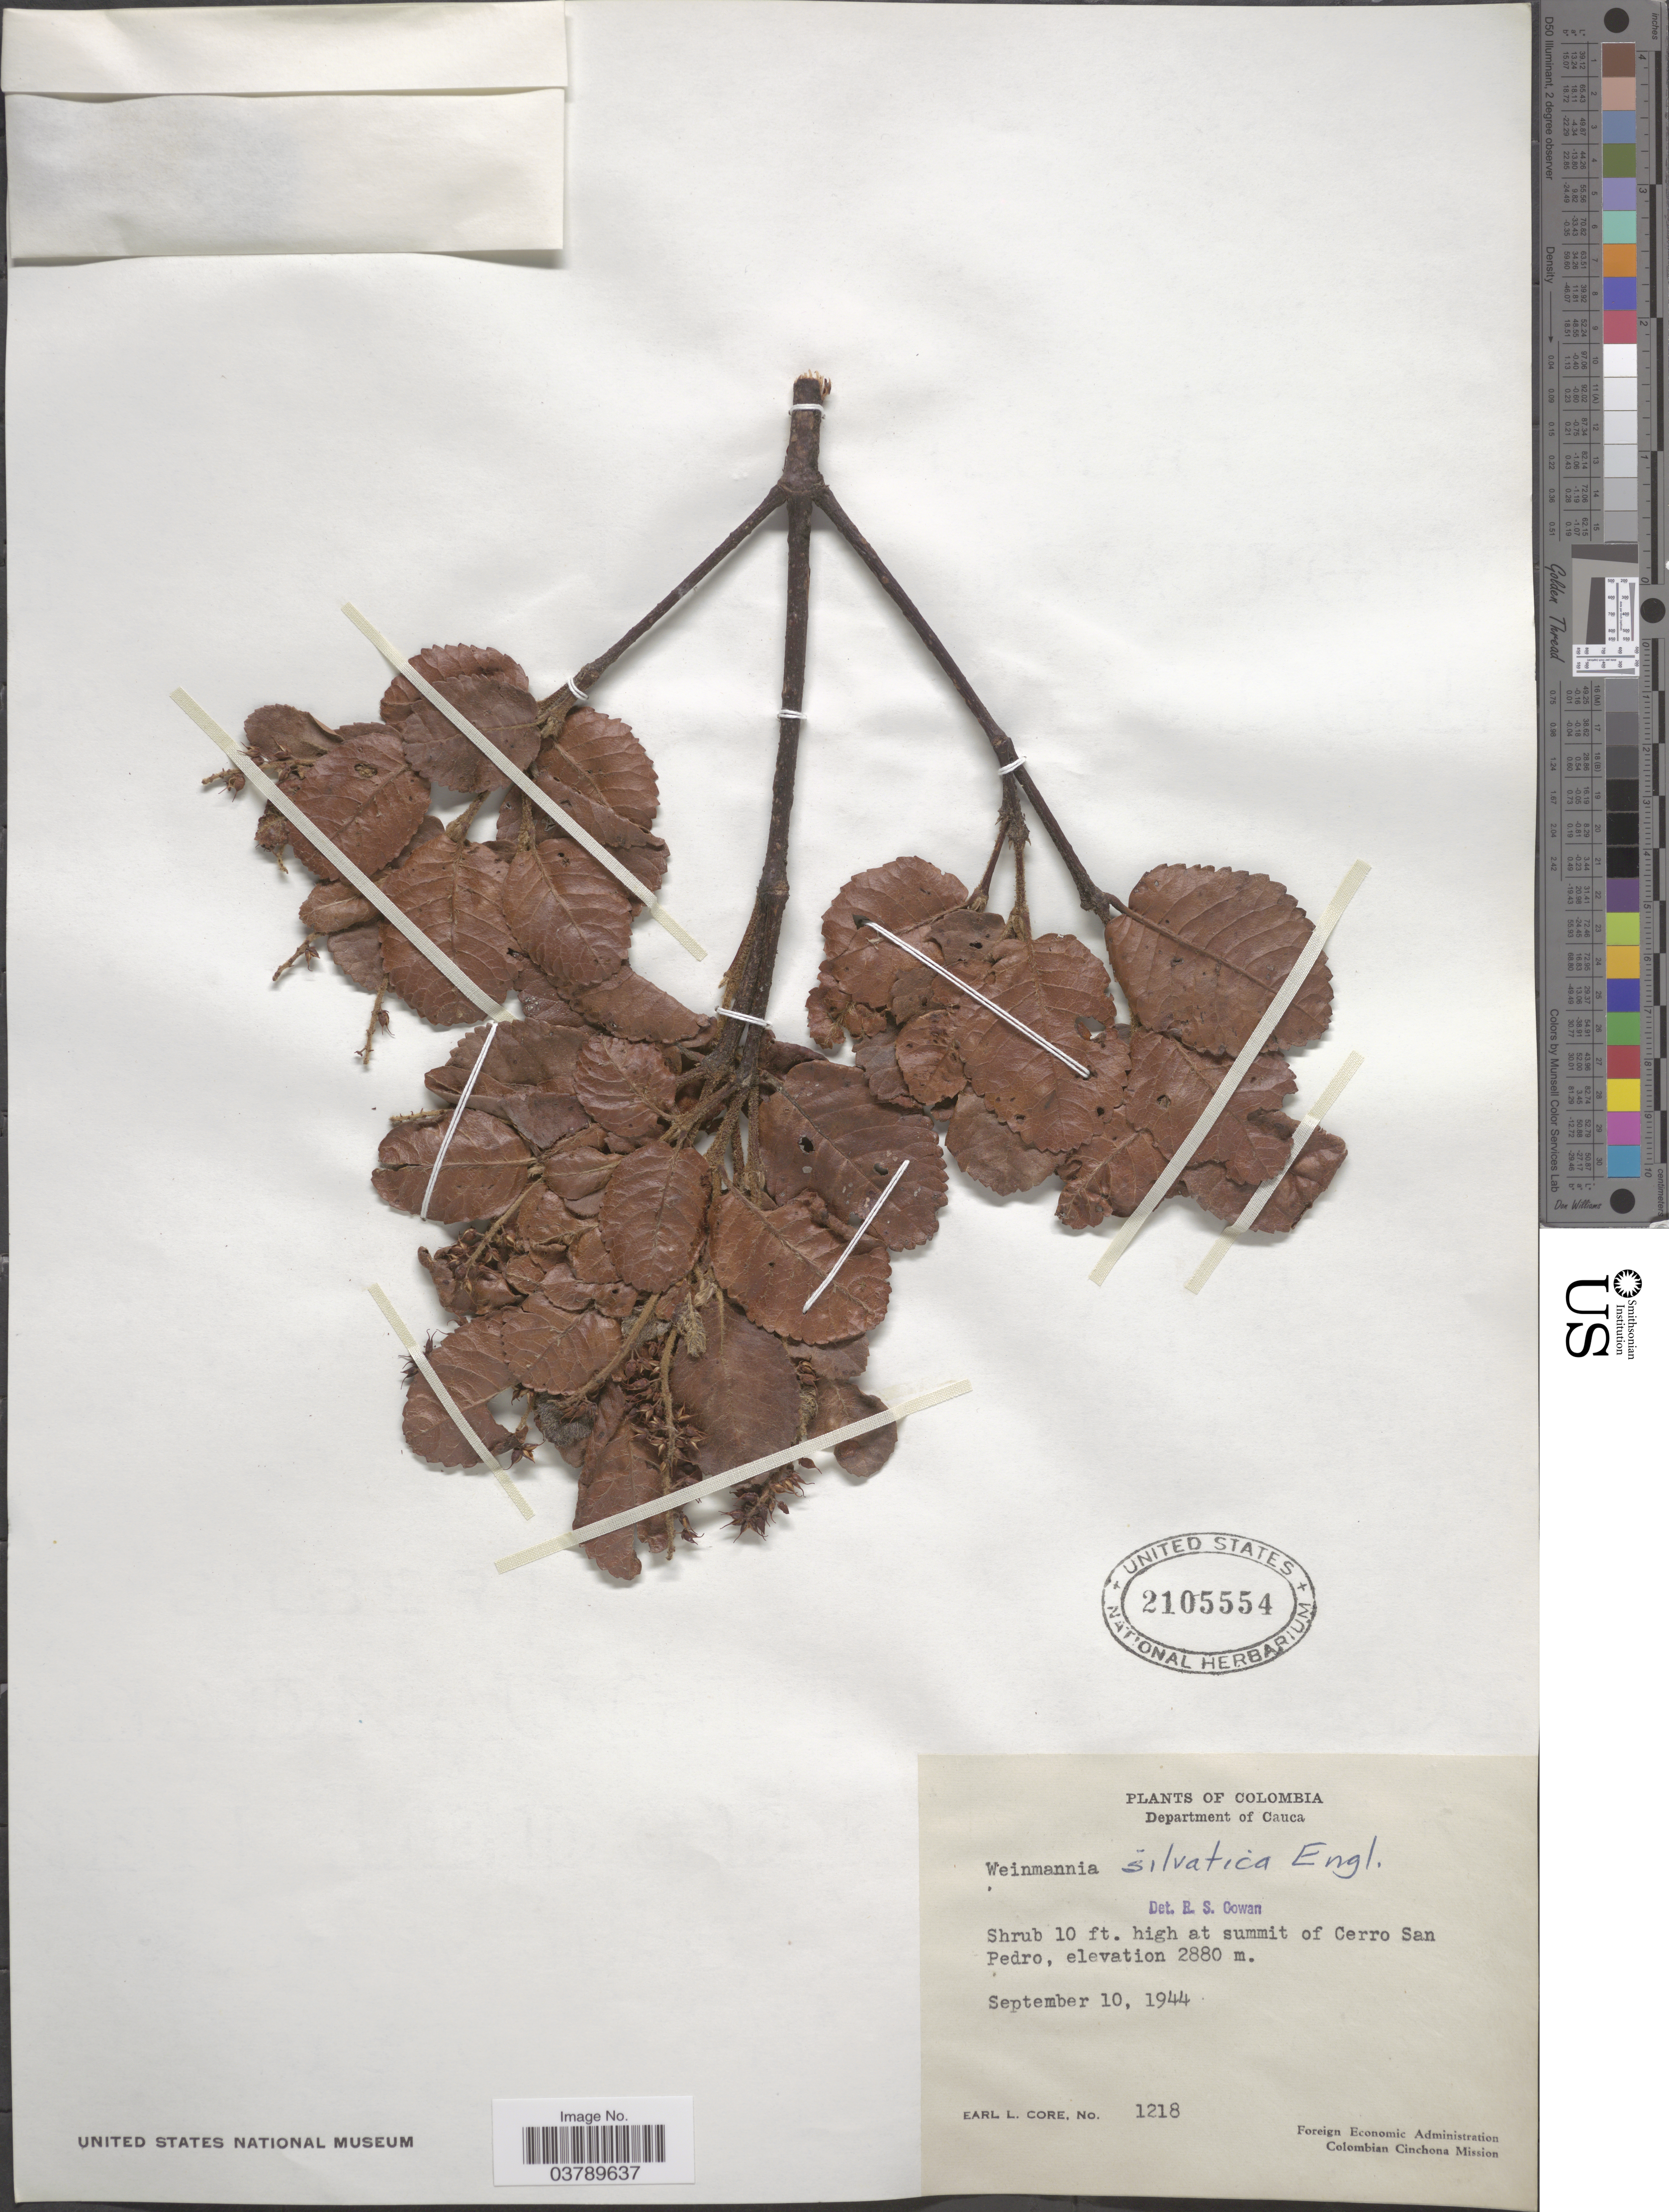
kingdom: Plantae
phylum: Tracheophyta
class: Magnoliopsida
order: Oxalidales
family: Cunoniaceae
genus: Weinmannia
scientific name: Weinmannia rollottii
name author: Killip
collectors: E. L. Core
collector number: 1218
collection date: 1944-09-10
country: Colombia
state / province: Cauca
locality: Department of Cauca. Summit of Cerro San Pedro.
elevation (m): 2880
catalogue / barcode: US 2105554